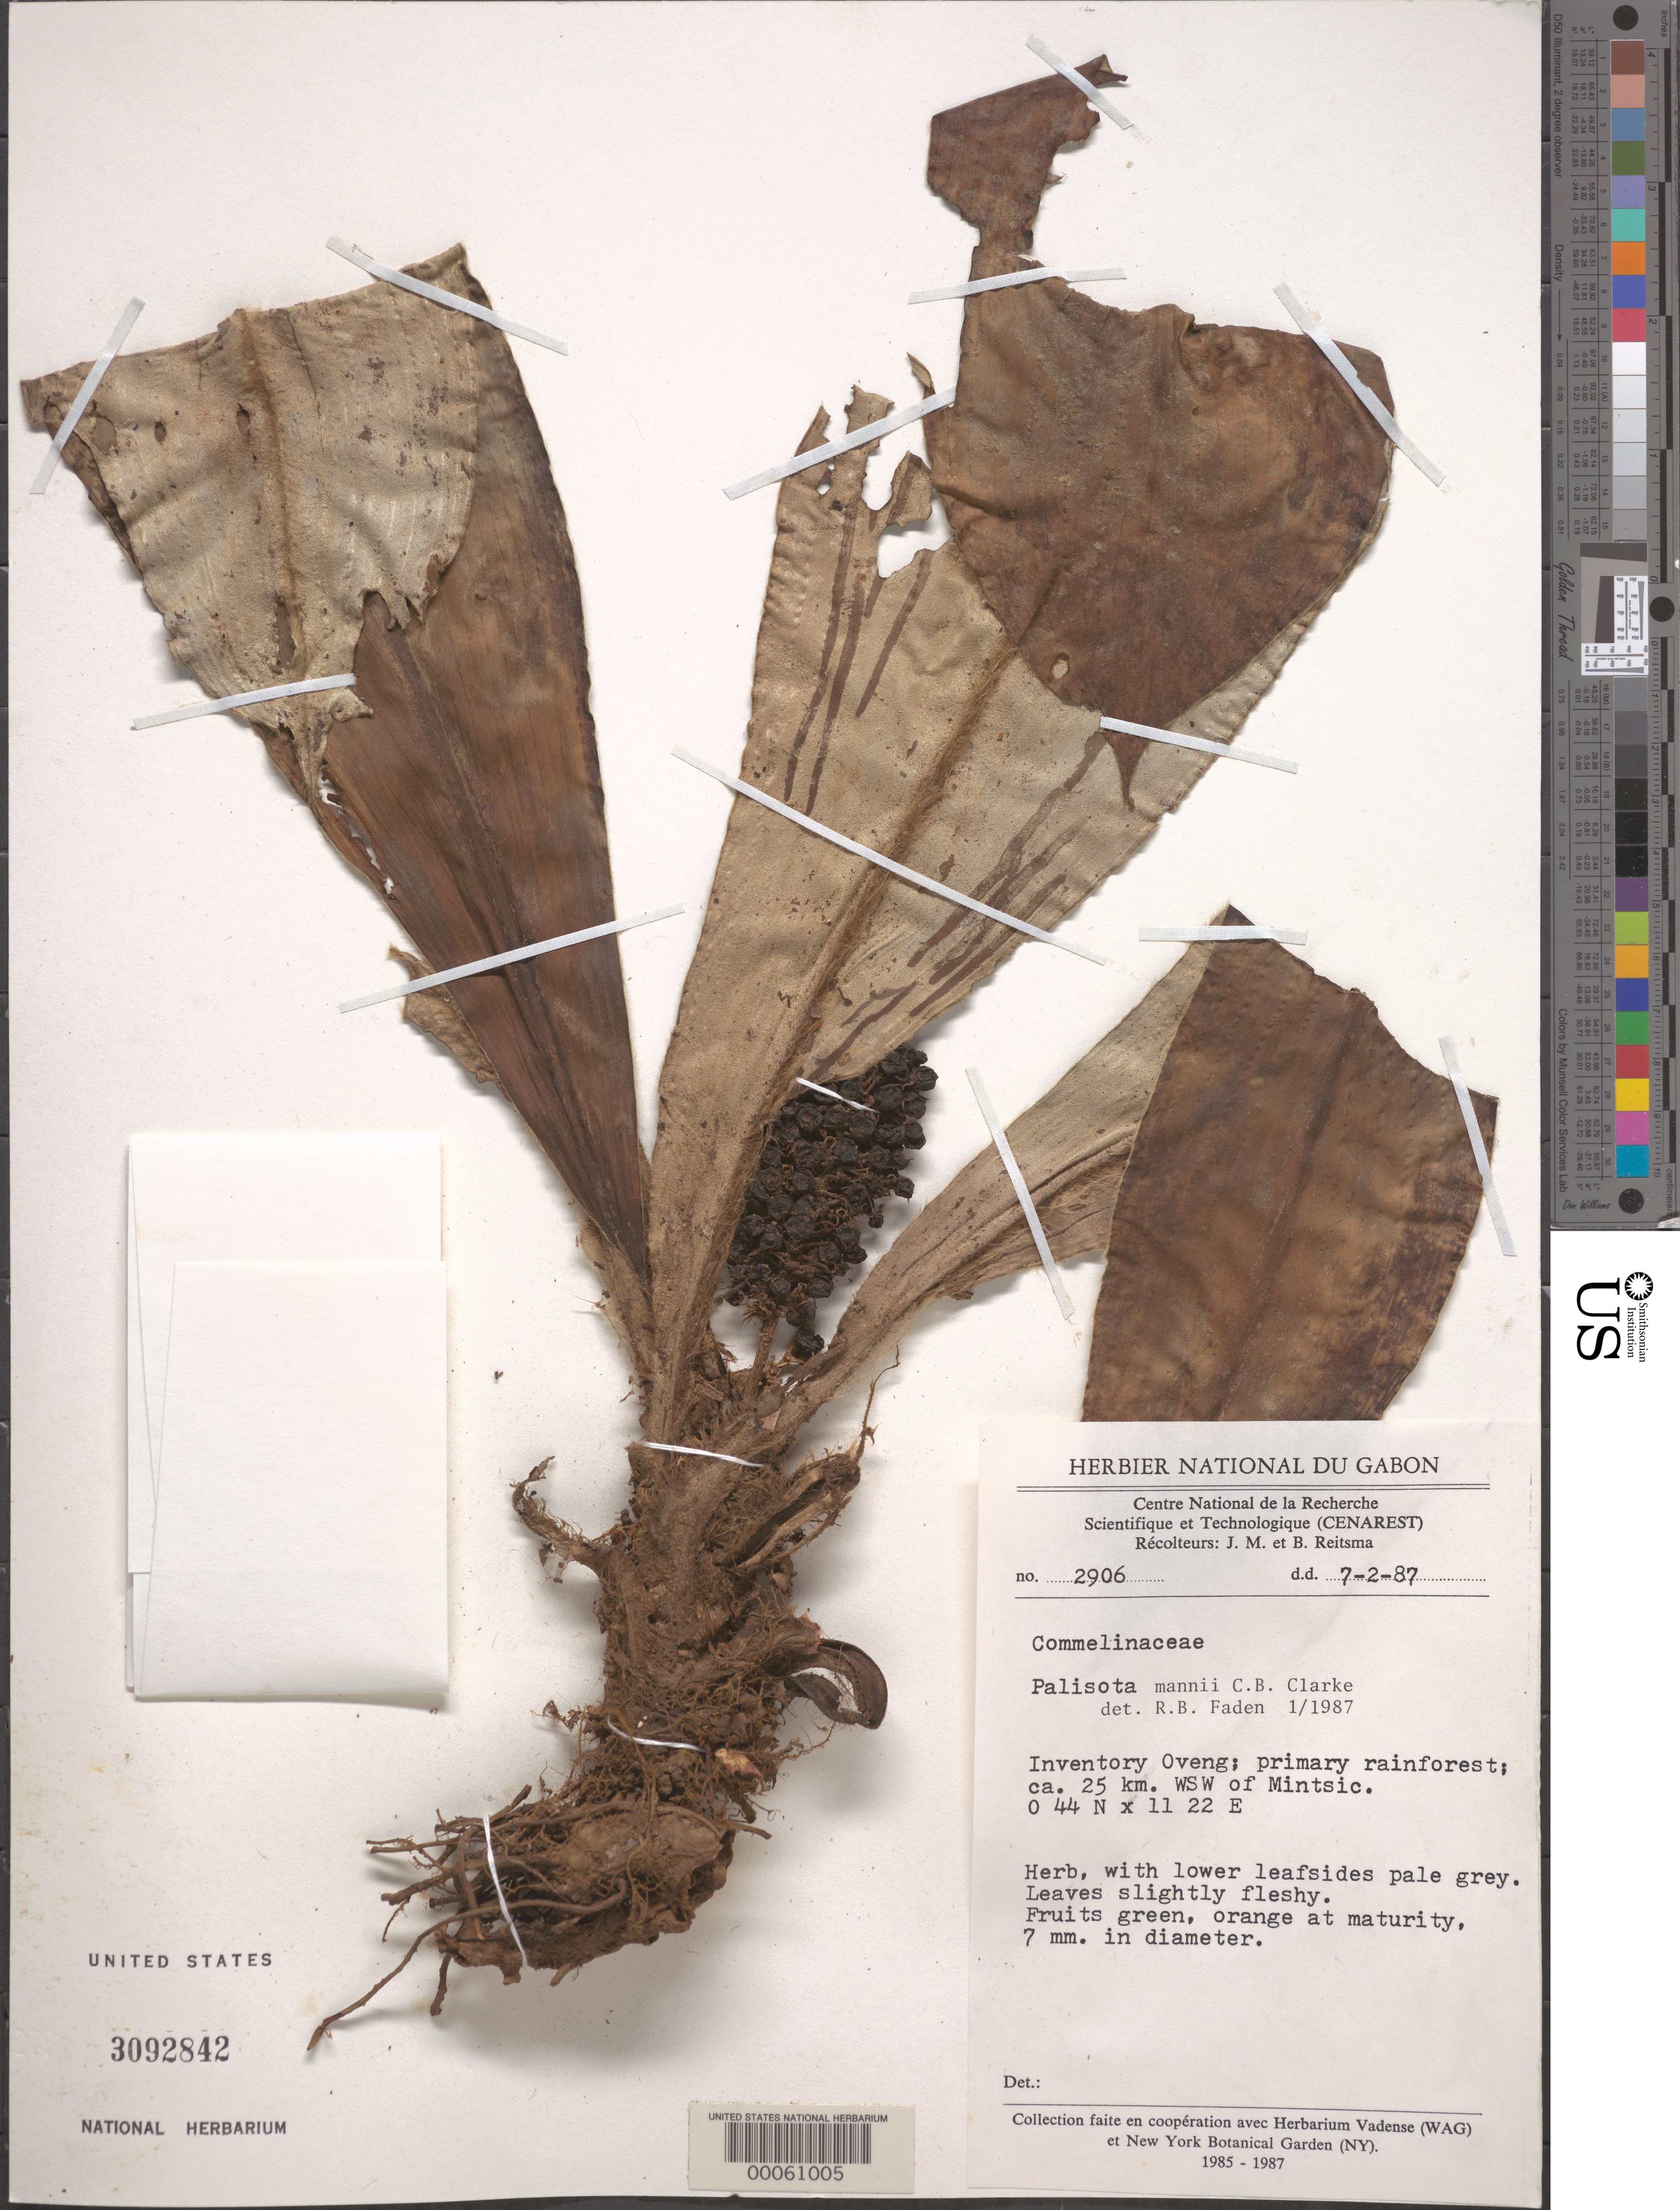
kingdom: Plantae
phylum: Tracheophyta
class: Liliopsida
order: Commelinales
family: Commelinaceae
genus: Palisota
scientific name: Palisota mannii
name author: C.B. Clarke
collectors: J. Reitsma & B. Reitsma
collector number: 2906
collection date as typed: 07 Feb 1987 or 02 Jul 1987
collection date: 1987-02-07 or 1987-07-02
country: Gabon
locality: Inventory Oveng, ca. 25 km. WSW of Mintsic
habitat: Primary rainforest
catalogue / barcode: US 3092842